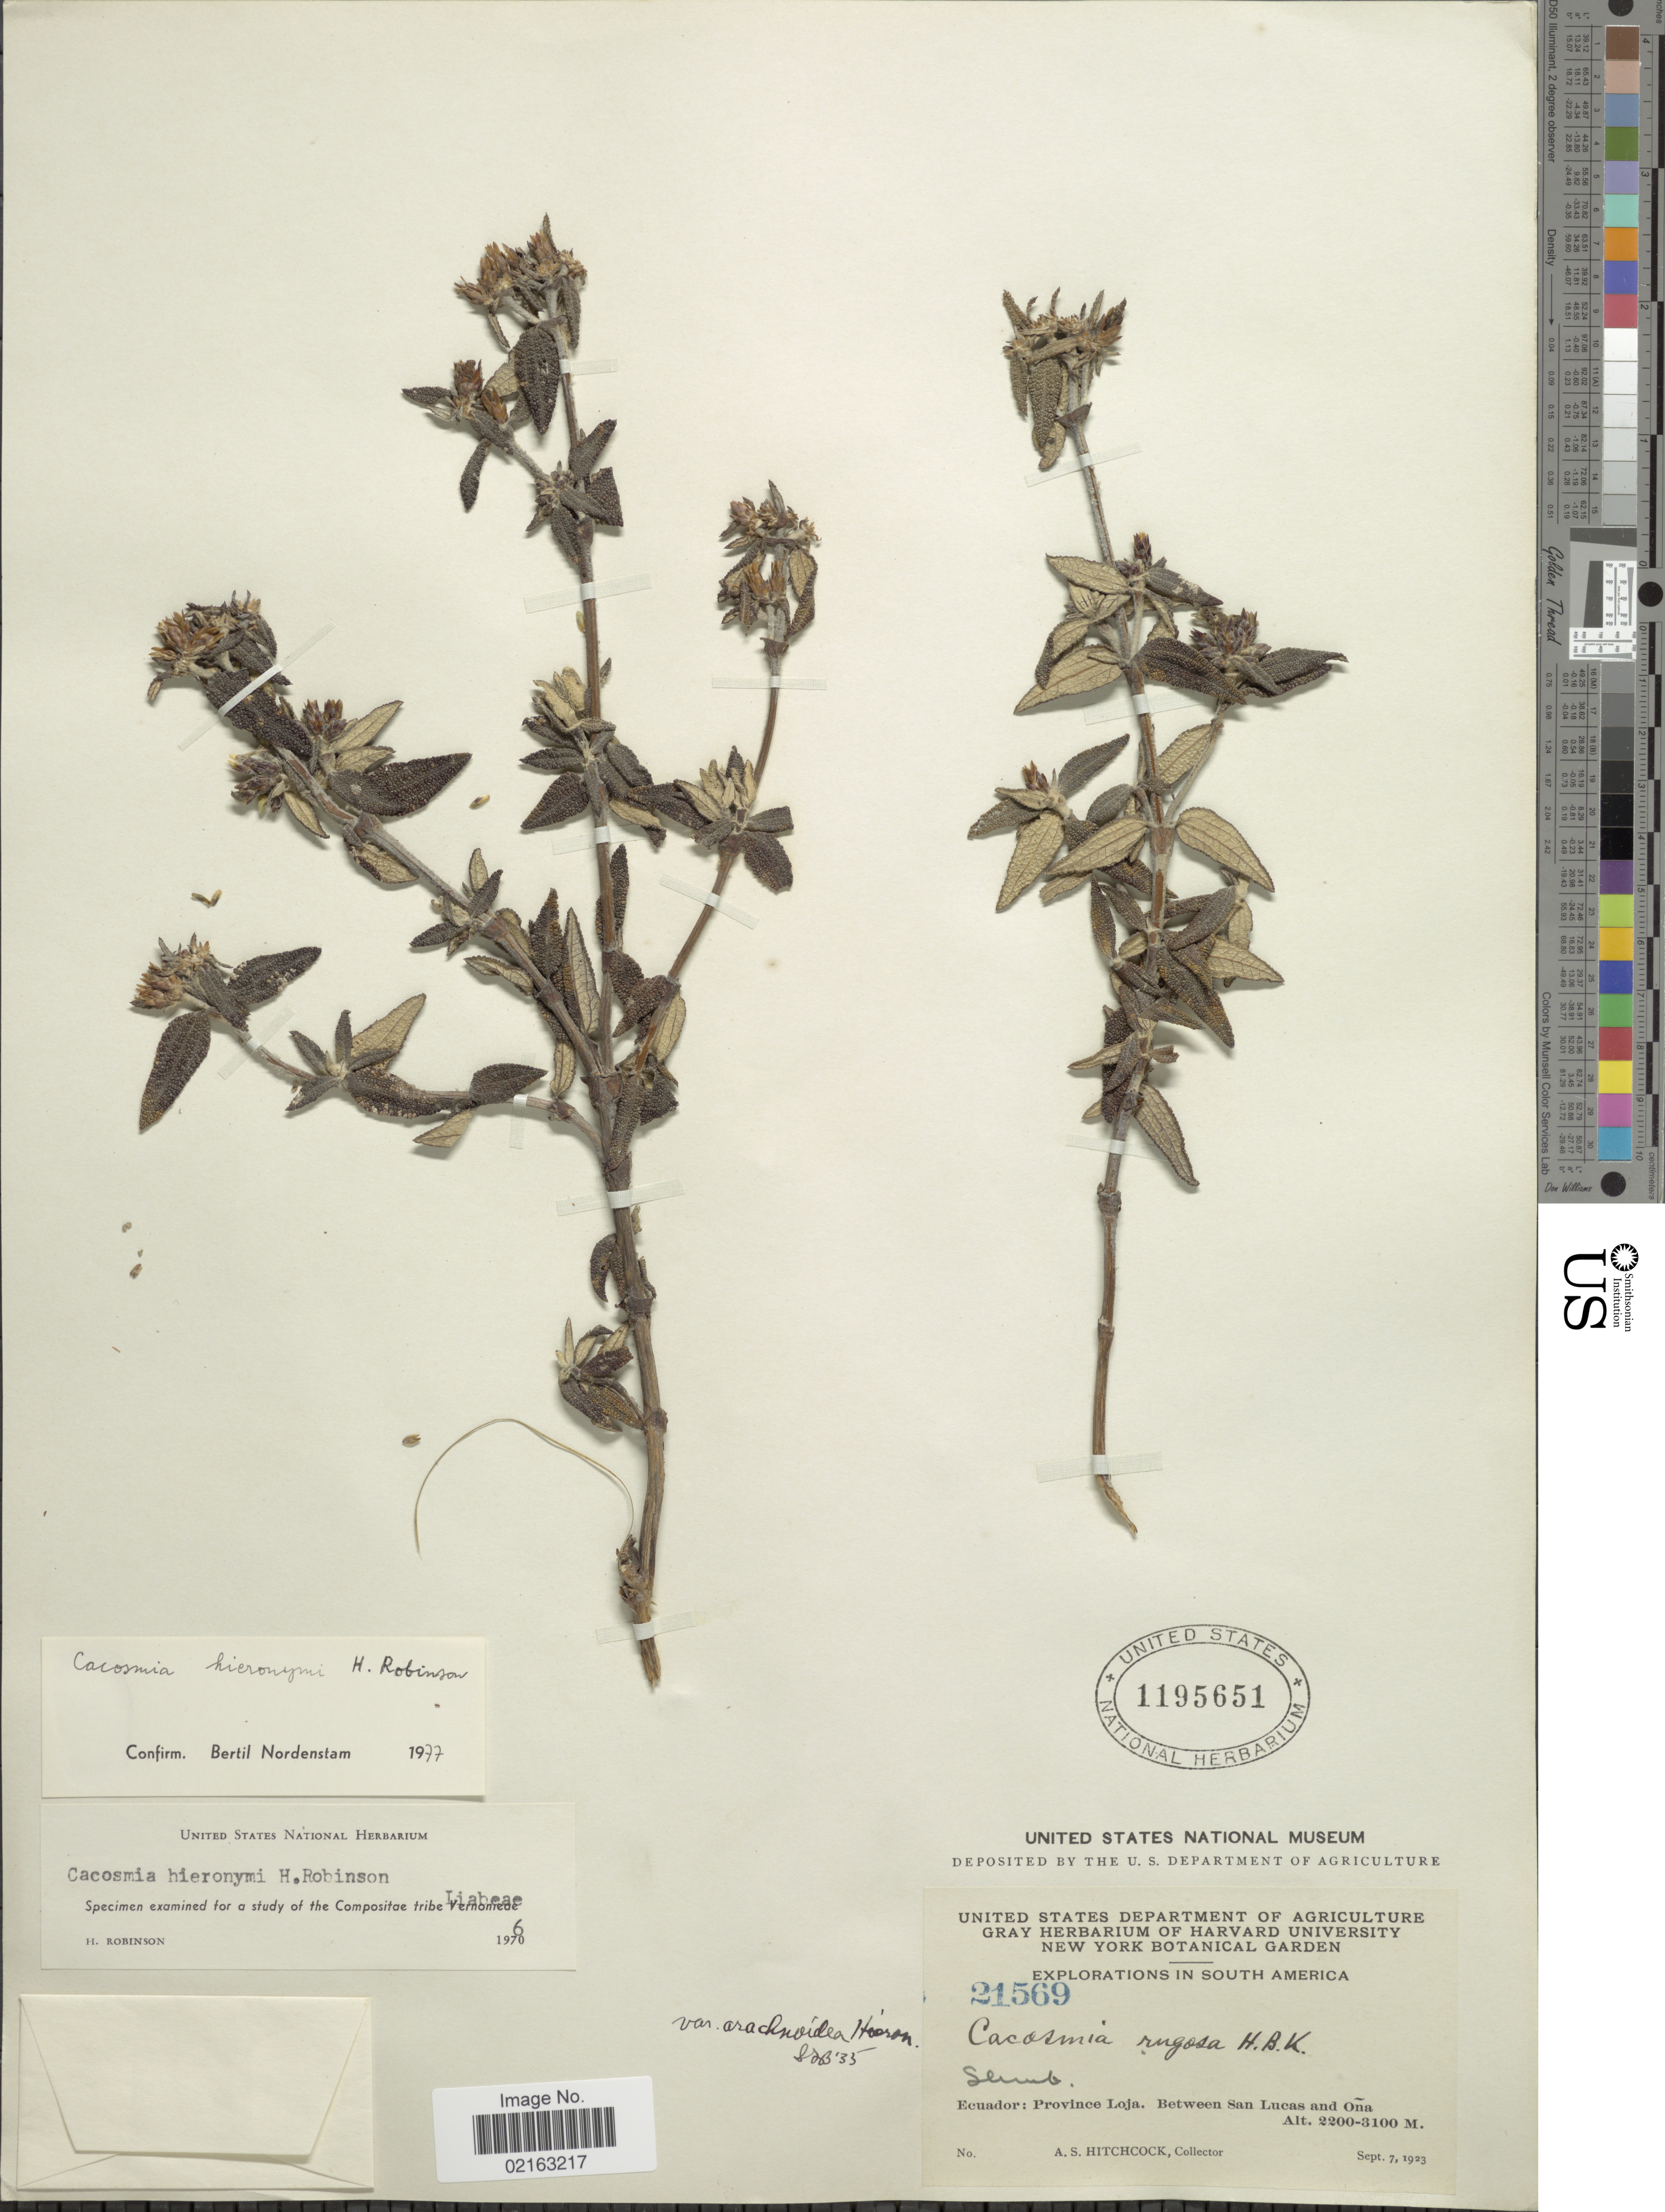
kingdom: Plantae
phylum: Tracheophyta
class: Magnoliopsida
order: Asterales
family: Asteraceae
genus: Cacosmia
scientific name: Cacosmia hieronymi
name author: H. Rob.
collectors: A. S. Hitchcock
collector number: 21569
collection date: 1923-09-07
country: Ecuador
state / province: Loja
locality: Ecuador: Province Loja. Between San Lucas and Oña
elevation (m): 2200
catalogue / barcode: US 1195651